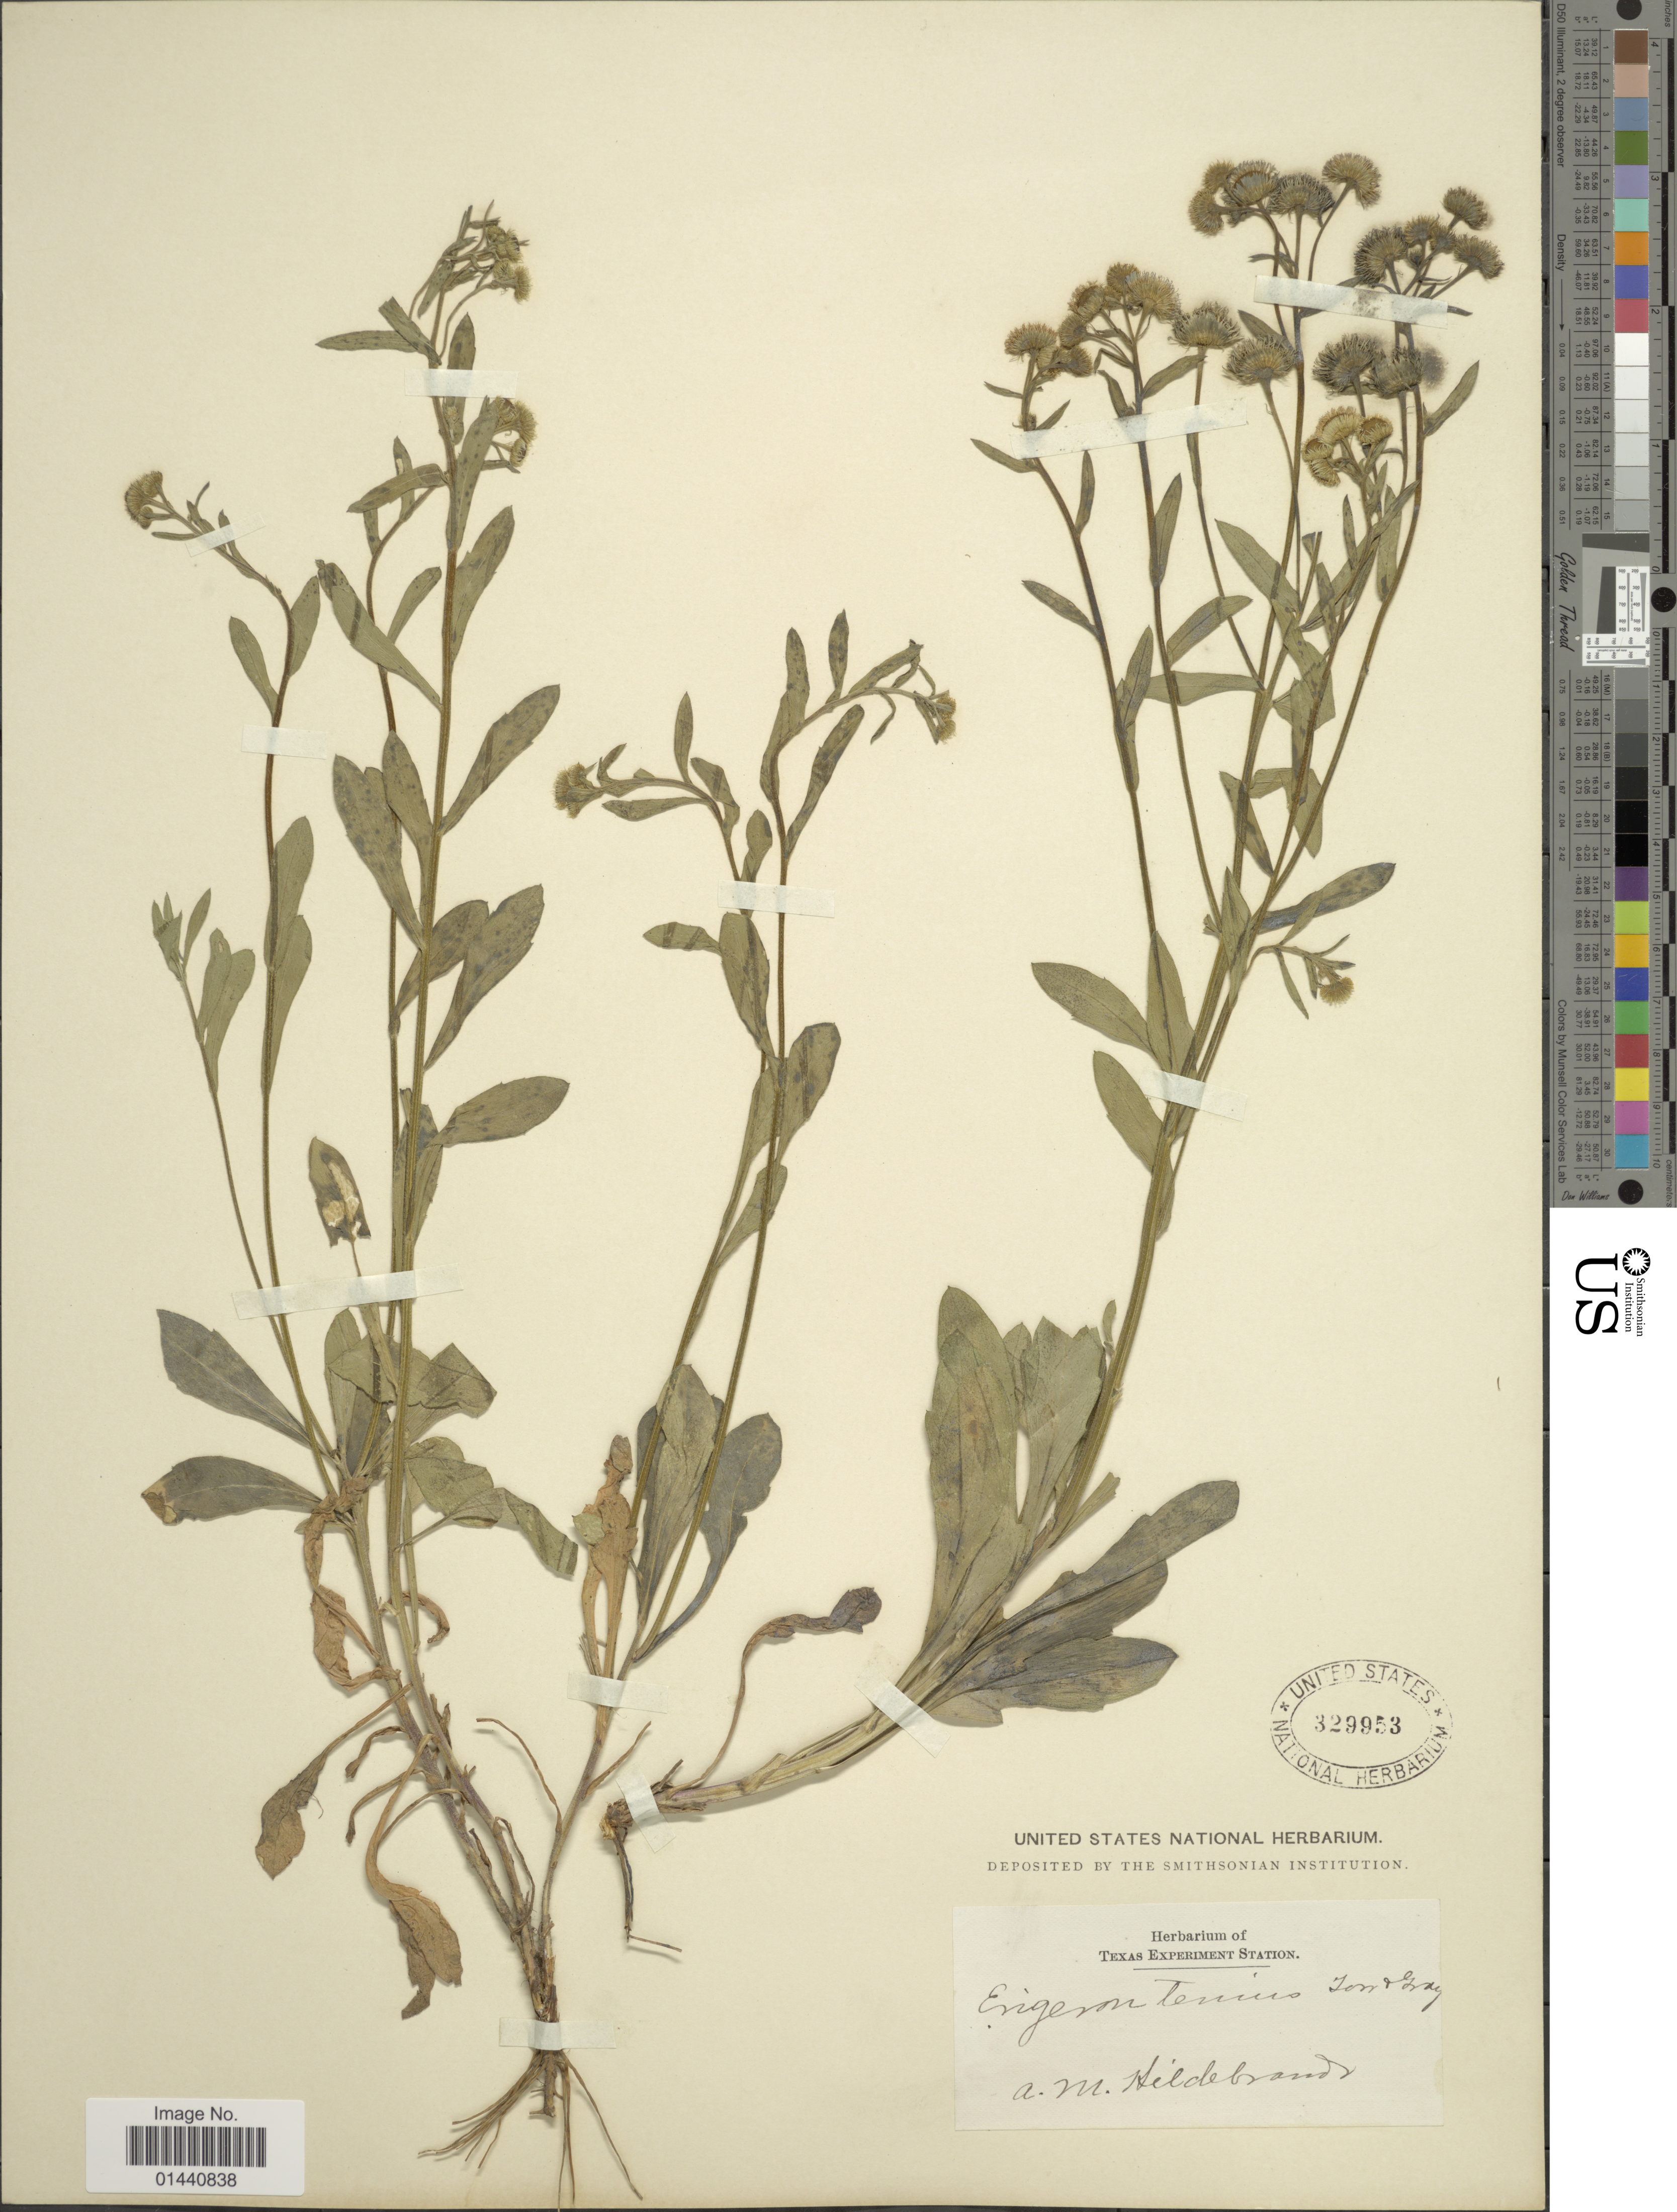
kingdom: Plantae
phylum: Tracheophyta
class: Magnoliopsida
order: Asterales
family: Asteraceae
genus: Erigeron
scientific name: Erigeron tenuis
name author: Torr. & A. Gray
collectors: A. Hildebrandt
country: United States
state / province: Texas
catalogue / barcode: US 329953